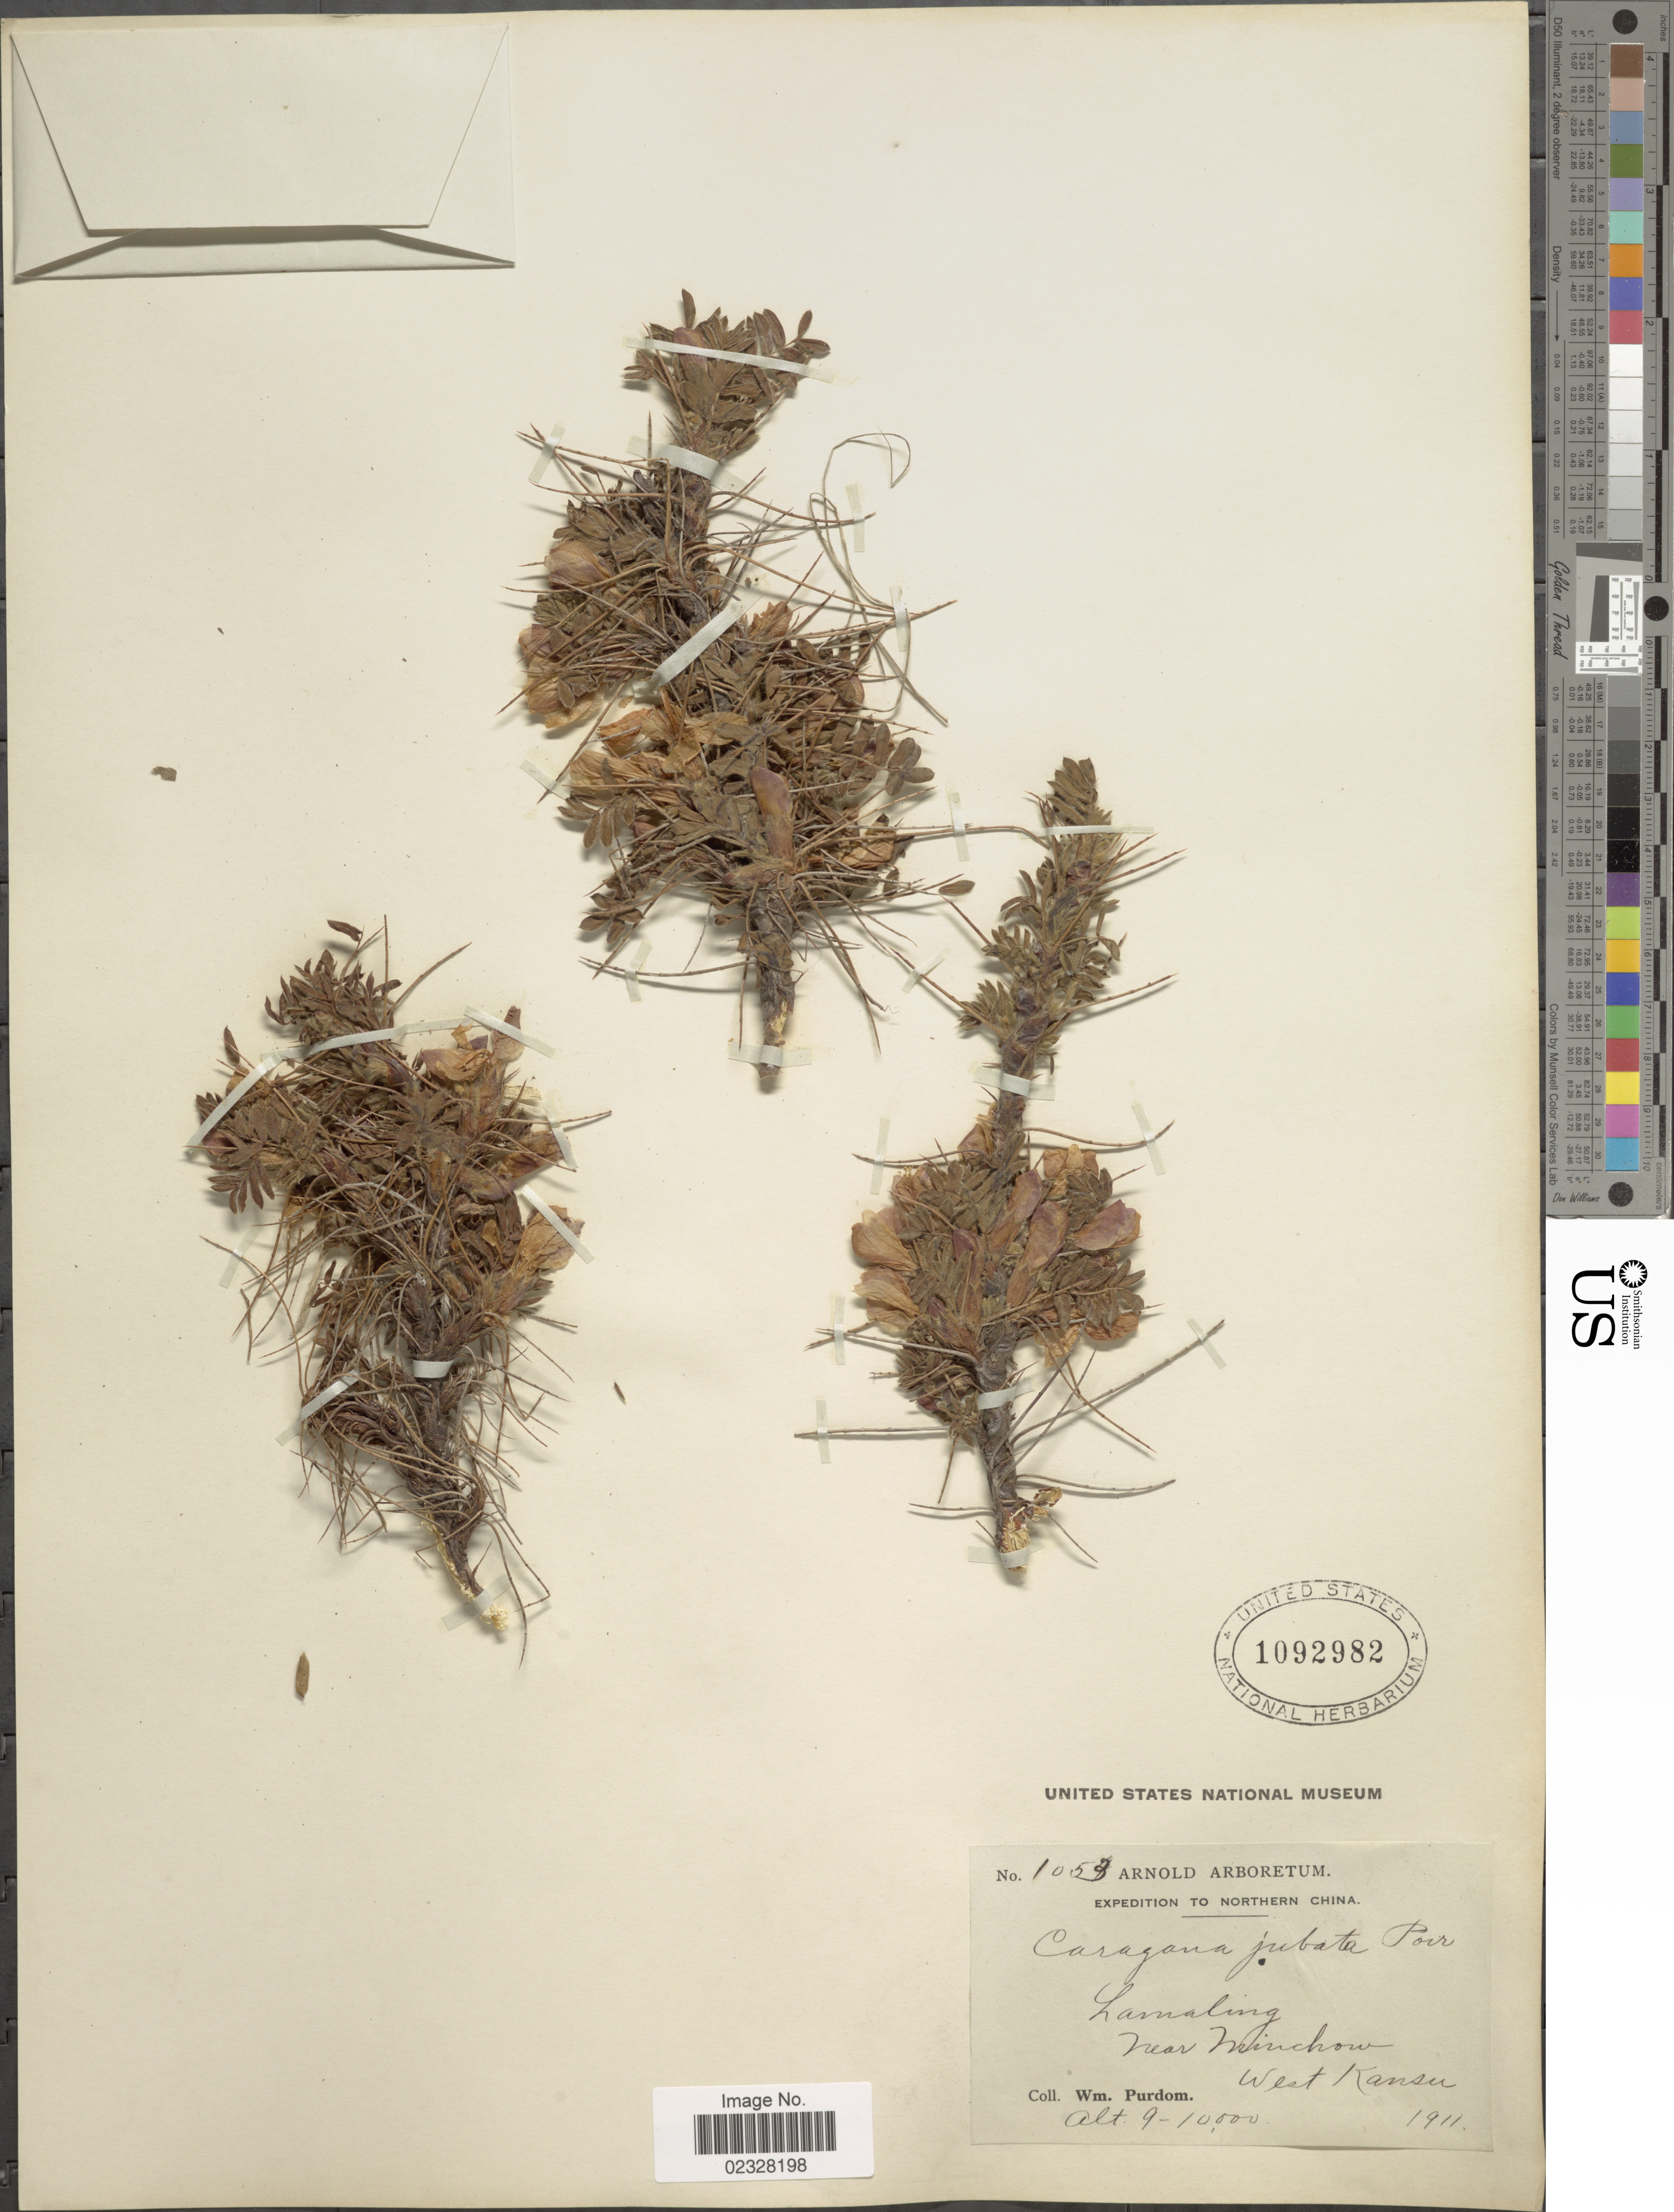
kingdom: Plantae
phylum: Tracheophyta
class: Magnoliopsida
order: Fabales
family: Fabaceae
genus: Caragana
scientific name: Caragana jubata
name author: Poir.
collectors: W. Purdom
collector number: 1053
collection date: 1911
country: China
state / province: Gansu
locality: Northern China. Lamaling, near Miuchow, West Kansu [interpreted]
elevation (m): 2743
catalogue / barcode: US 1092982